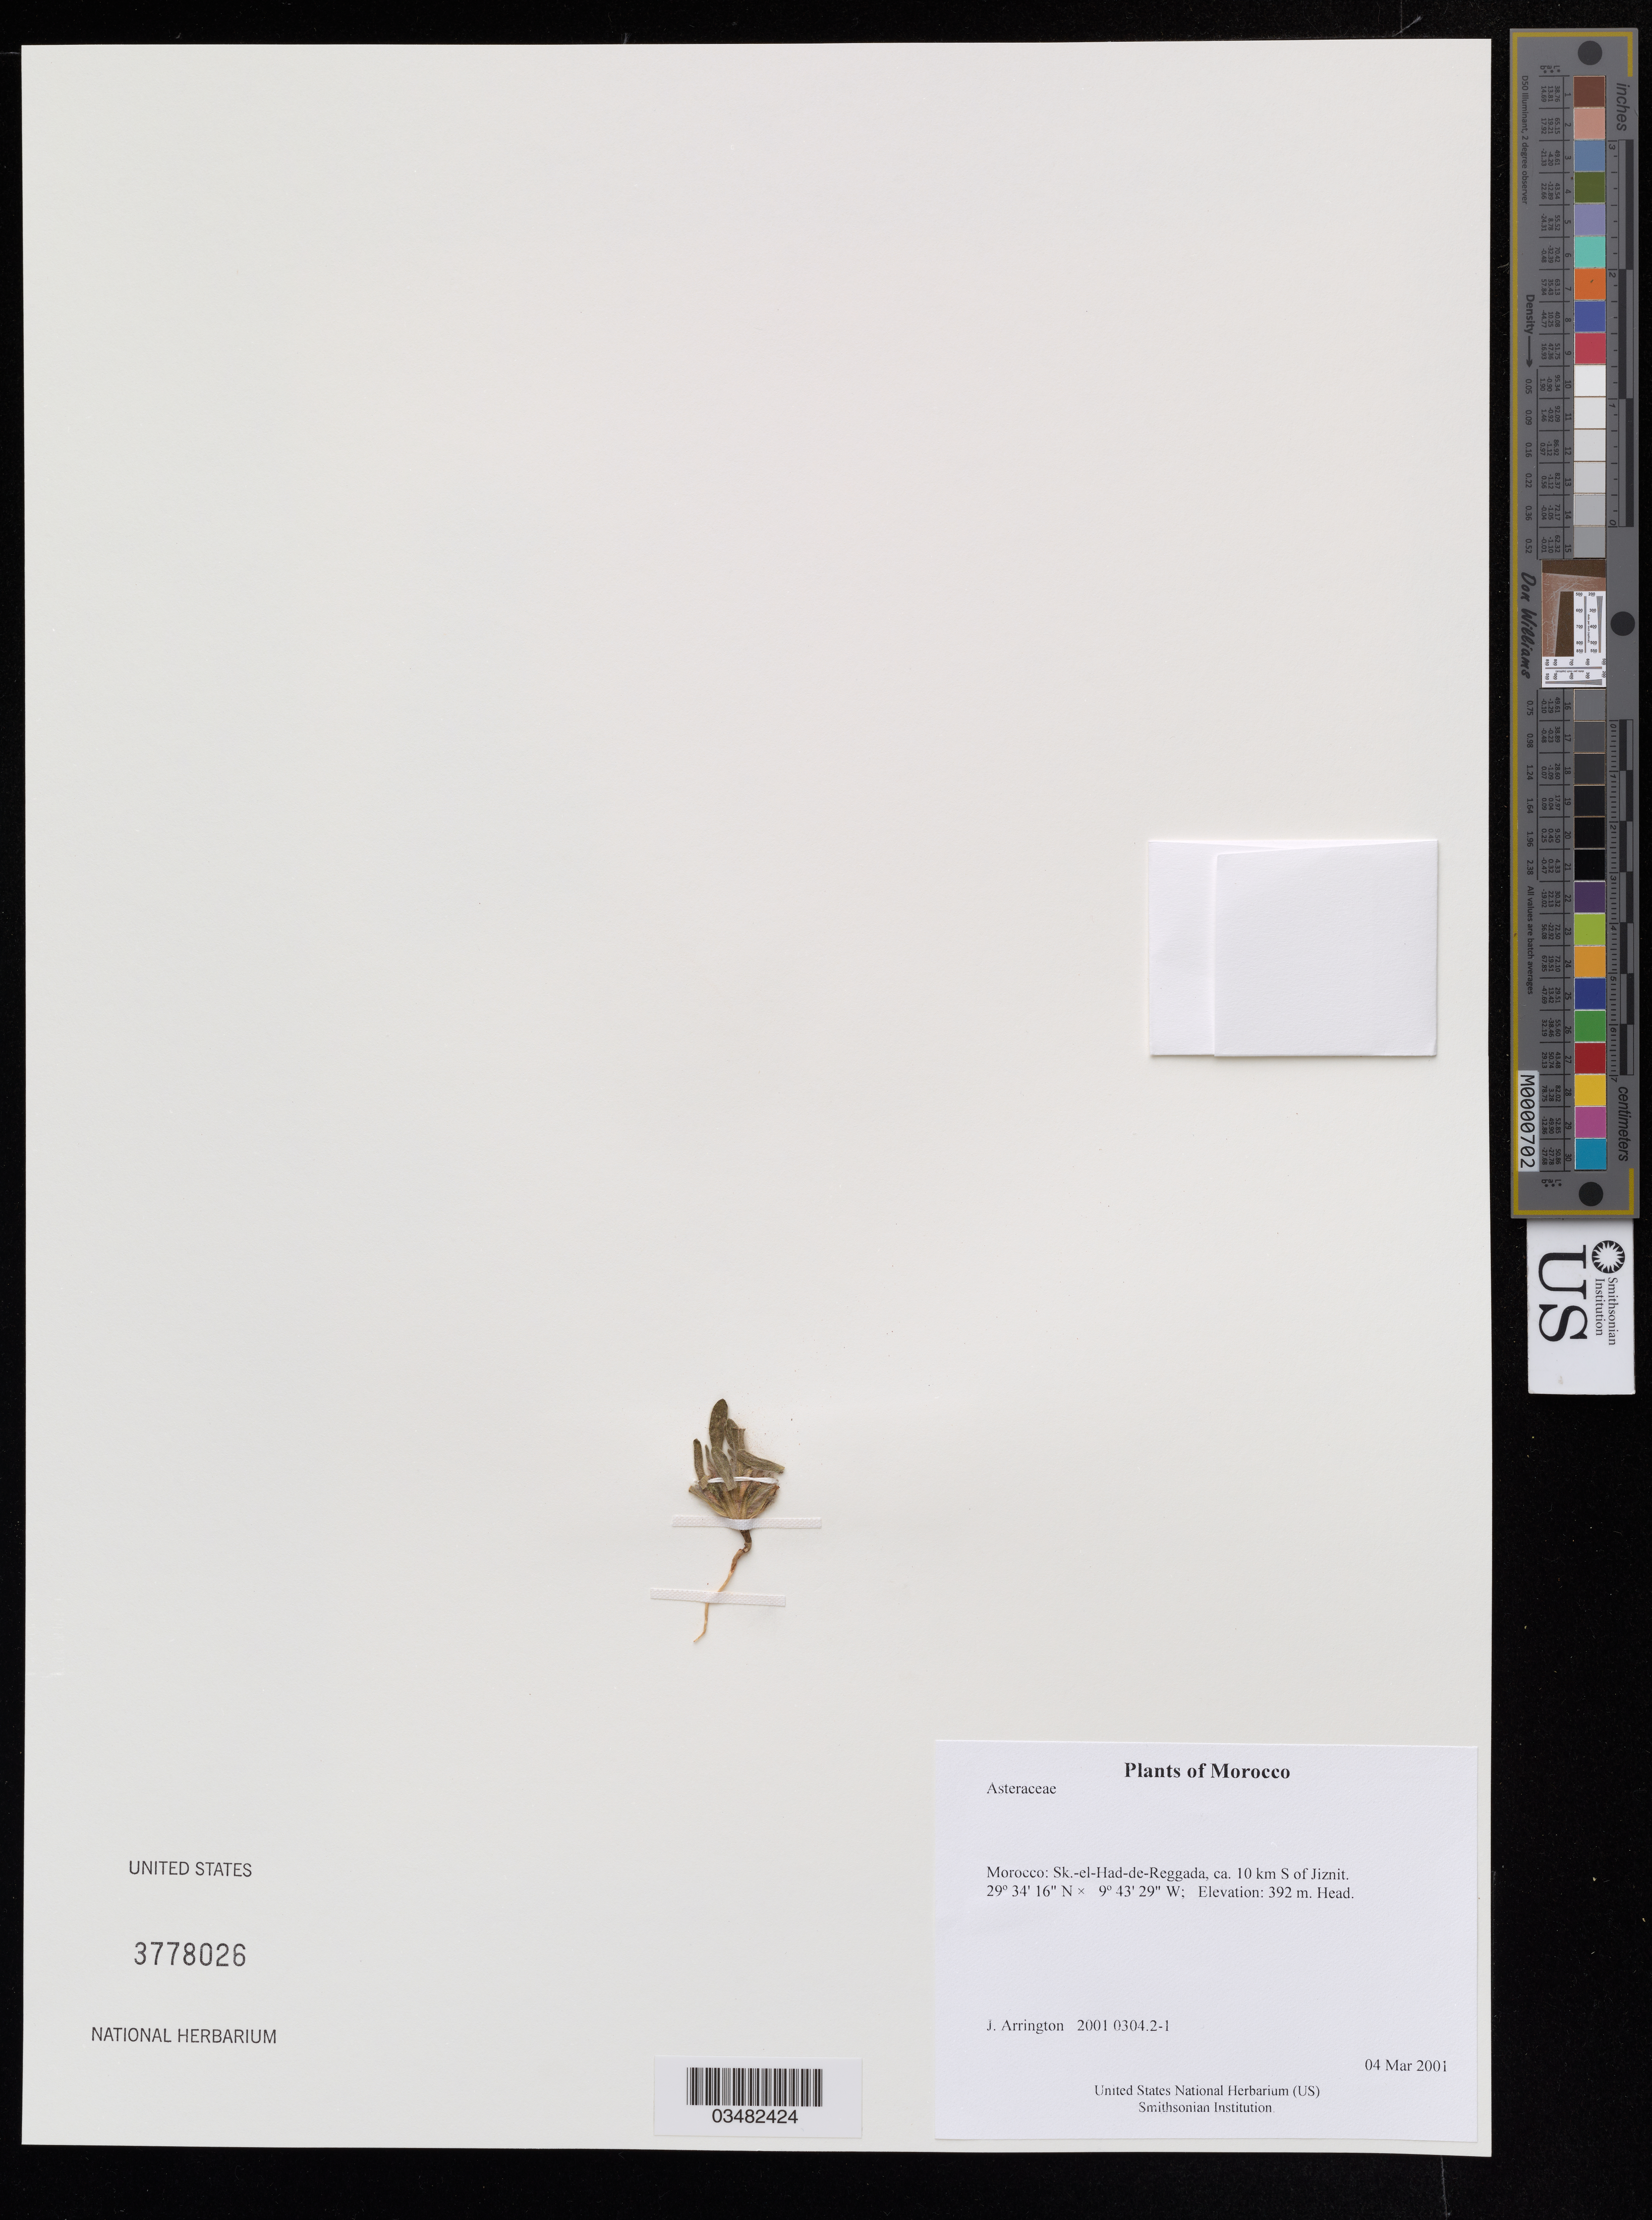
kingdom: Plantae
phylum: Tracheophyta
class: Magnoliopsida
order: Asterales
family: Asteraceae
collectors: J. Arrington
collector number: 2001 0304.2-1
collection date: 2001-03-04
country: Morocco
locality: Sk.-el-Had-de-Reggada, ca. 10 km S of Jiznit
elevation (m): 392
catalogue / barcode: US 3778026